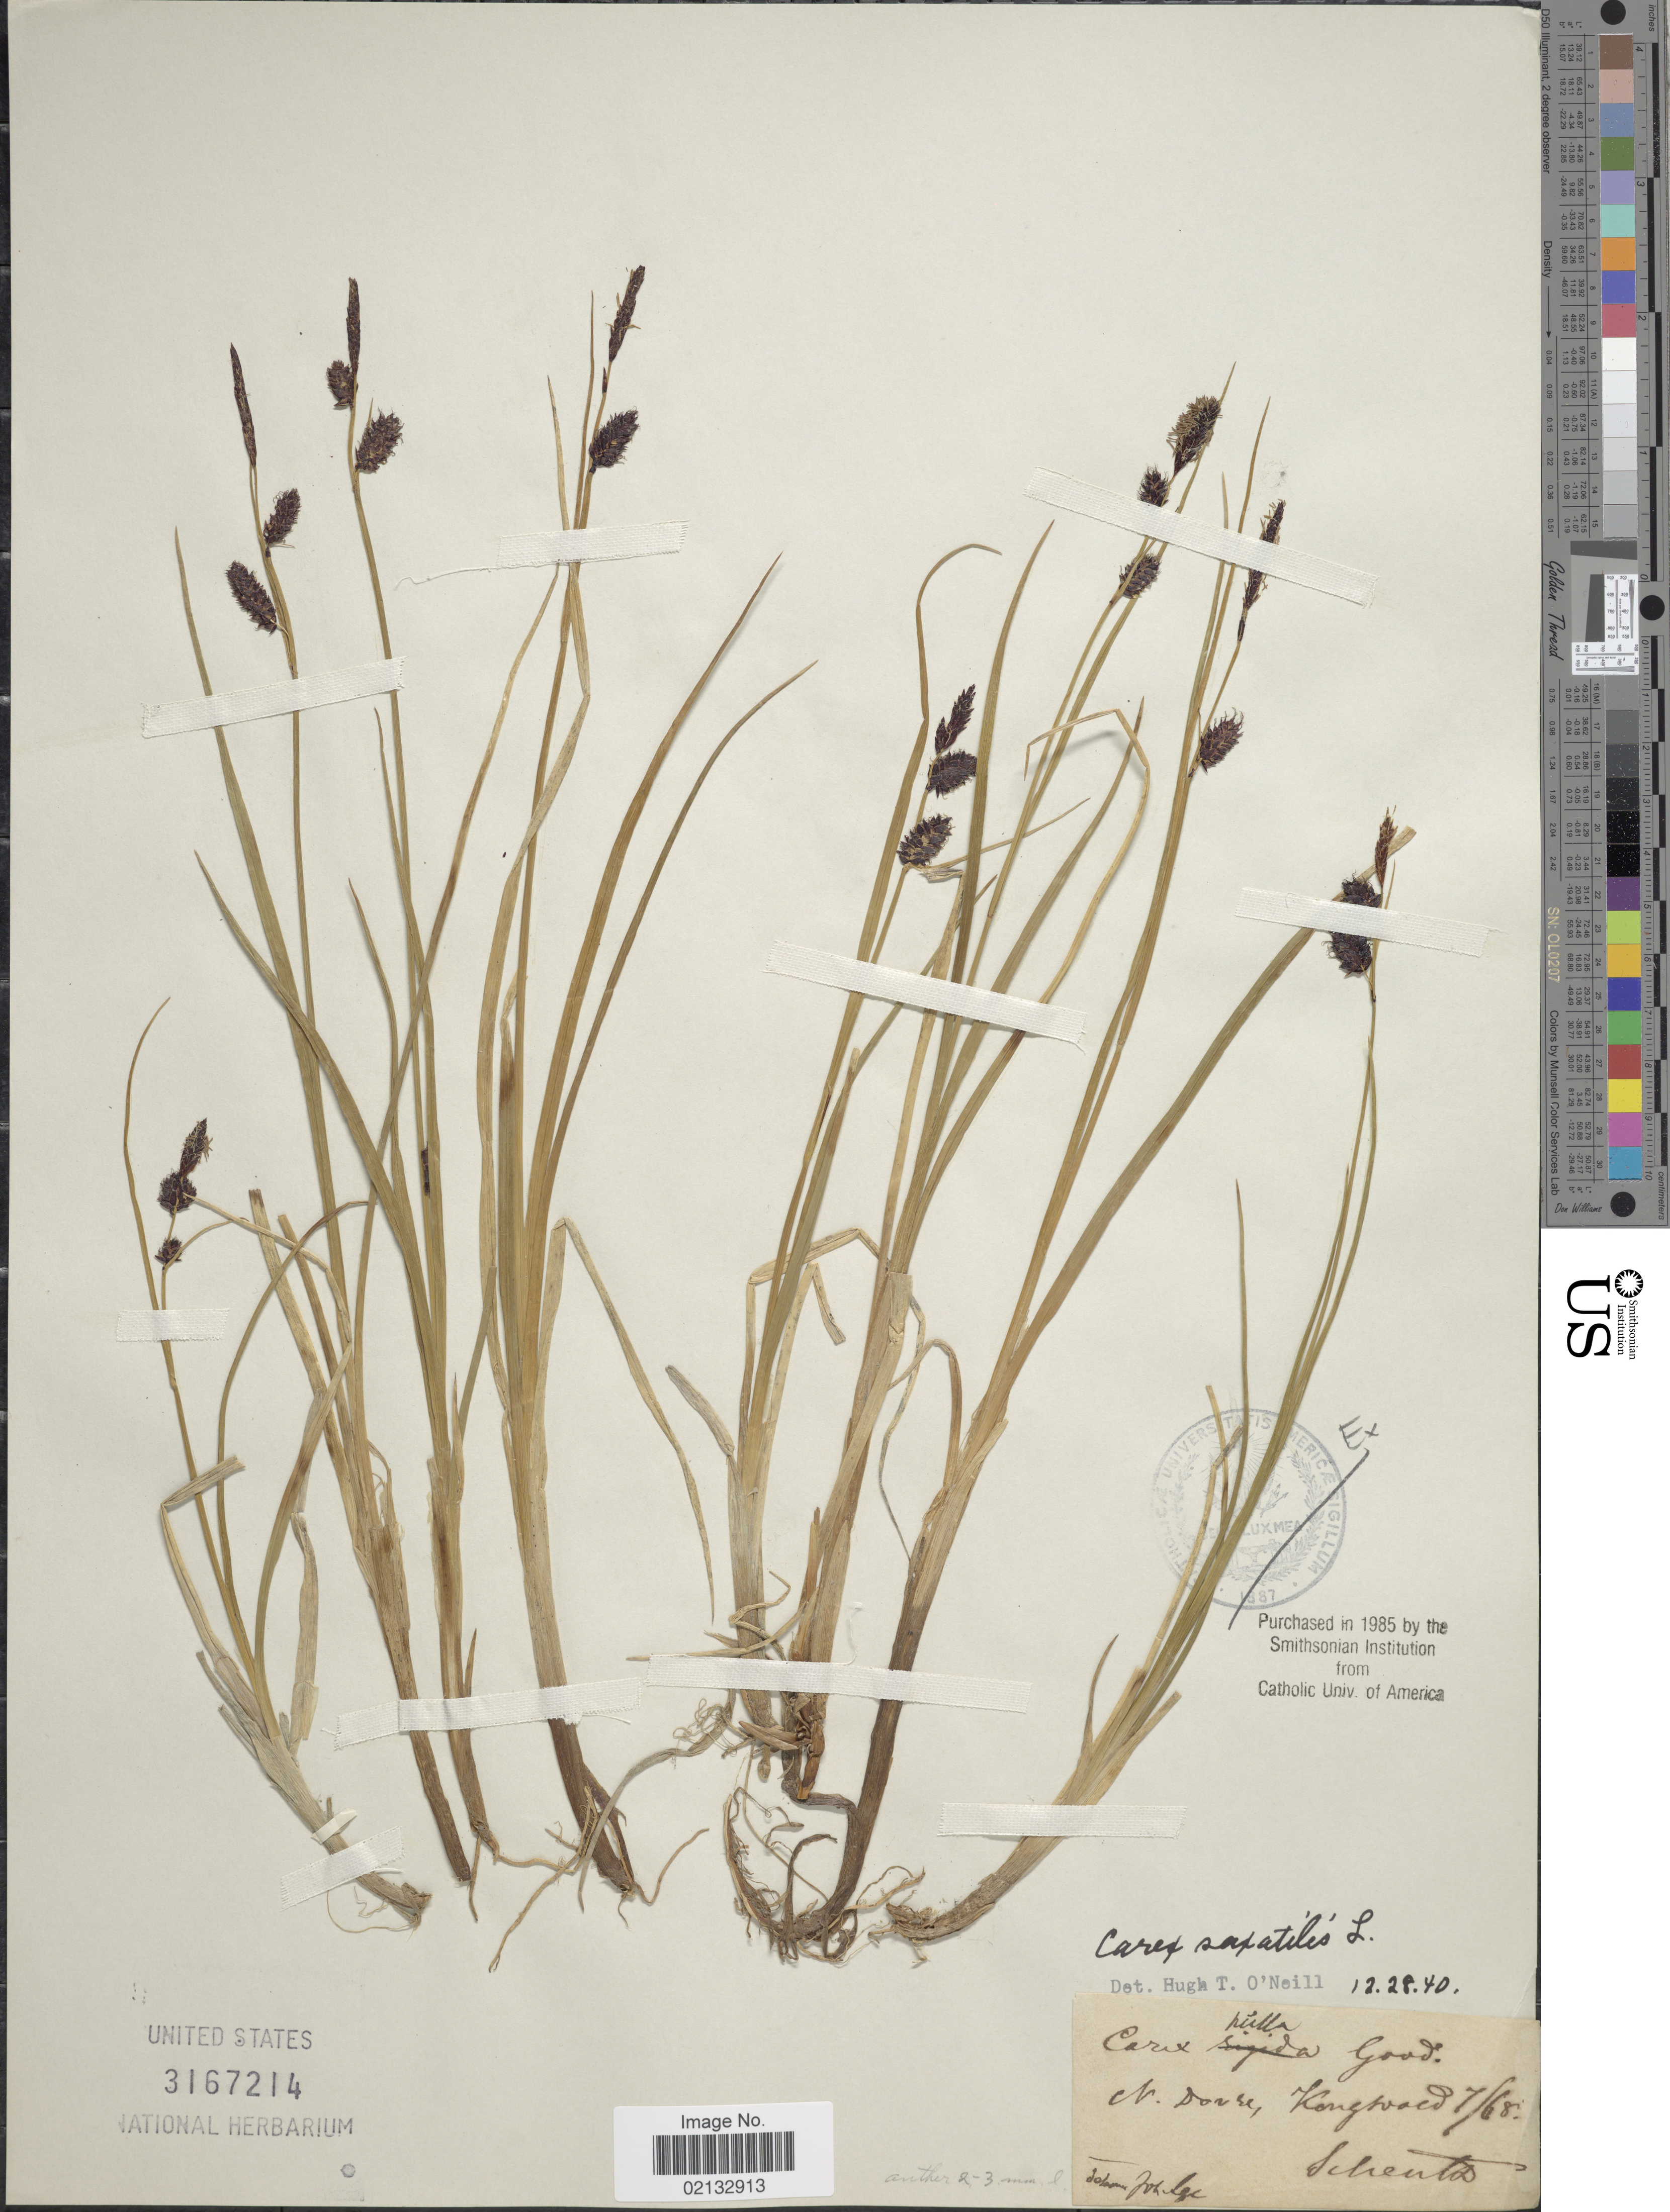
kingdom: Plantae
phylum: Tracheophyta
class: Liliopsida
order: Poales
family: Cyperaceae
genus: Carex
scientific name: Carex saxatilis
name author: L.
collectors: Scheutz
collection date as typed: Transcribed d/m/y: /7/68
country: Norway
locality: N. Dovre, Kongsvold.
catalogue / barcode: US 3167214